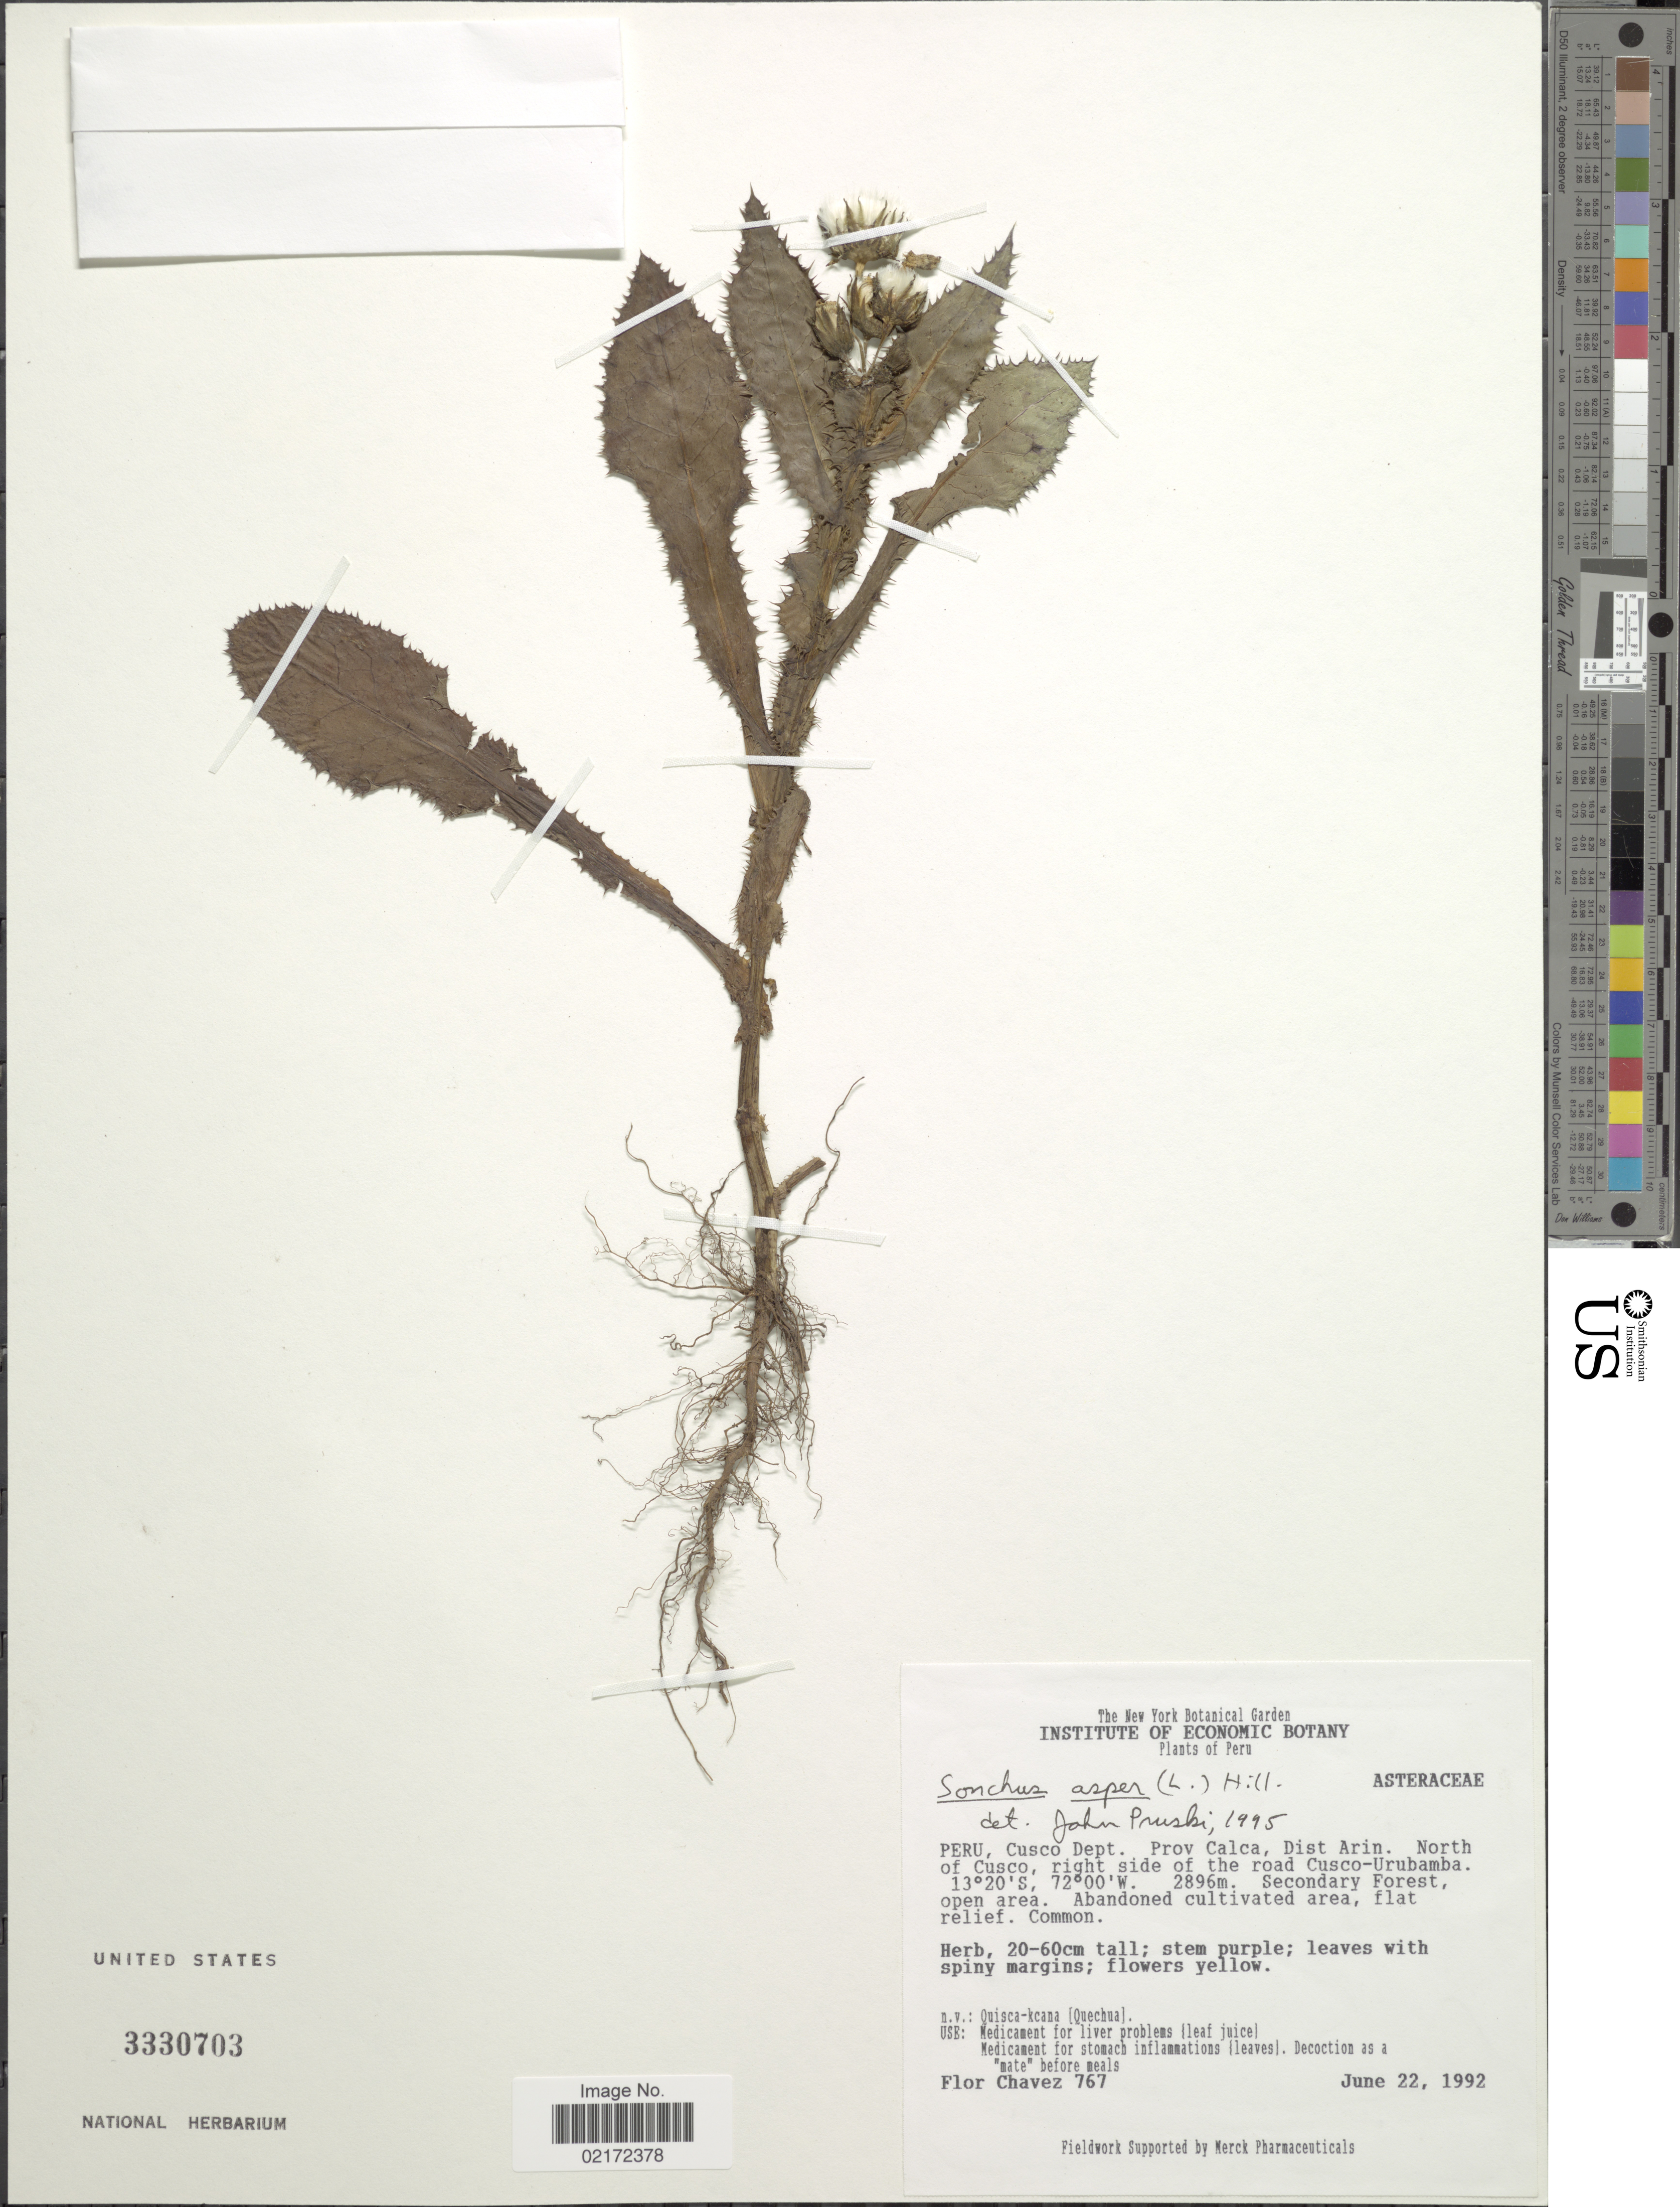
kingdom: Plantae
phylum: Tracheophyta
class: Magnoliopsida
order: Asterales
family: Asteraceae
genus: Sonchus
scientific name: Sonchus asper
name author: (L.) Hill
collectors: F. Chávez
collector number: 767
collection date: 1992-06-22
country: Peru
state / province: Cusco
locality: Peru, Cusco Dept., Prov. Calca, Dist. Arin. North of Cusco, right side of the road Cusco-Urubamba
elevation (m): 2896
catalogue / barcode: US 3330703